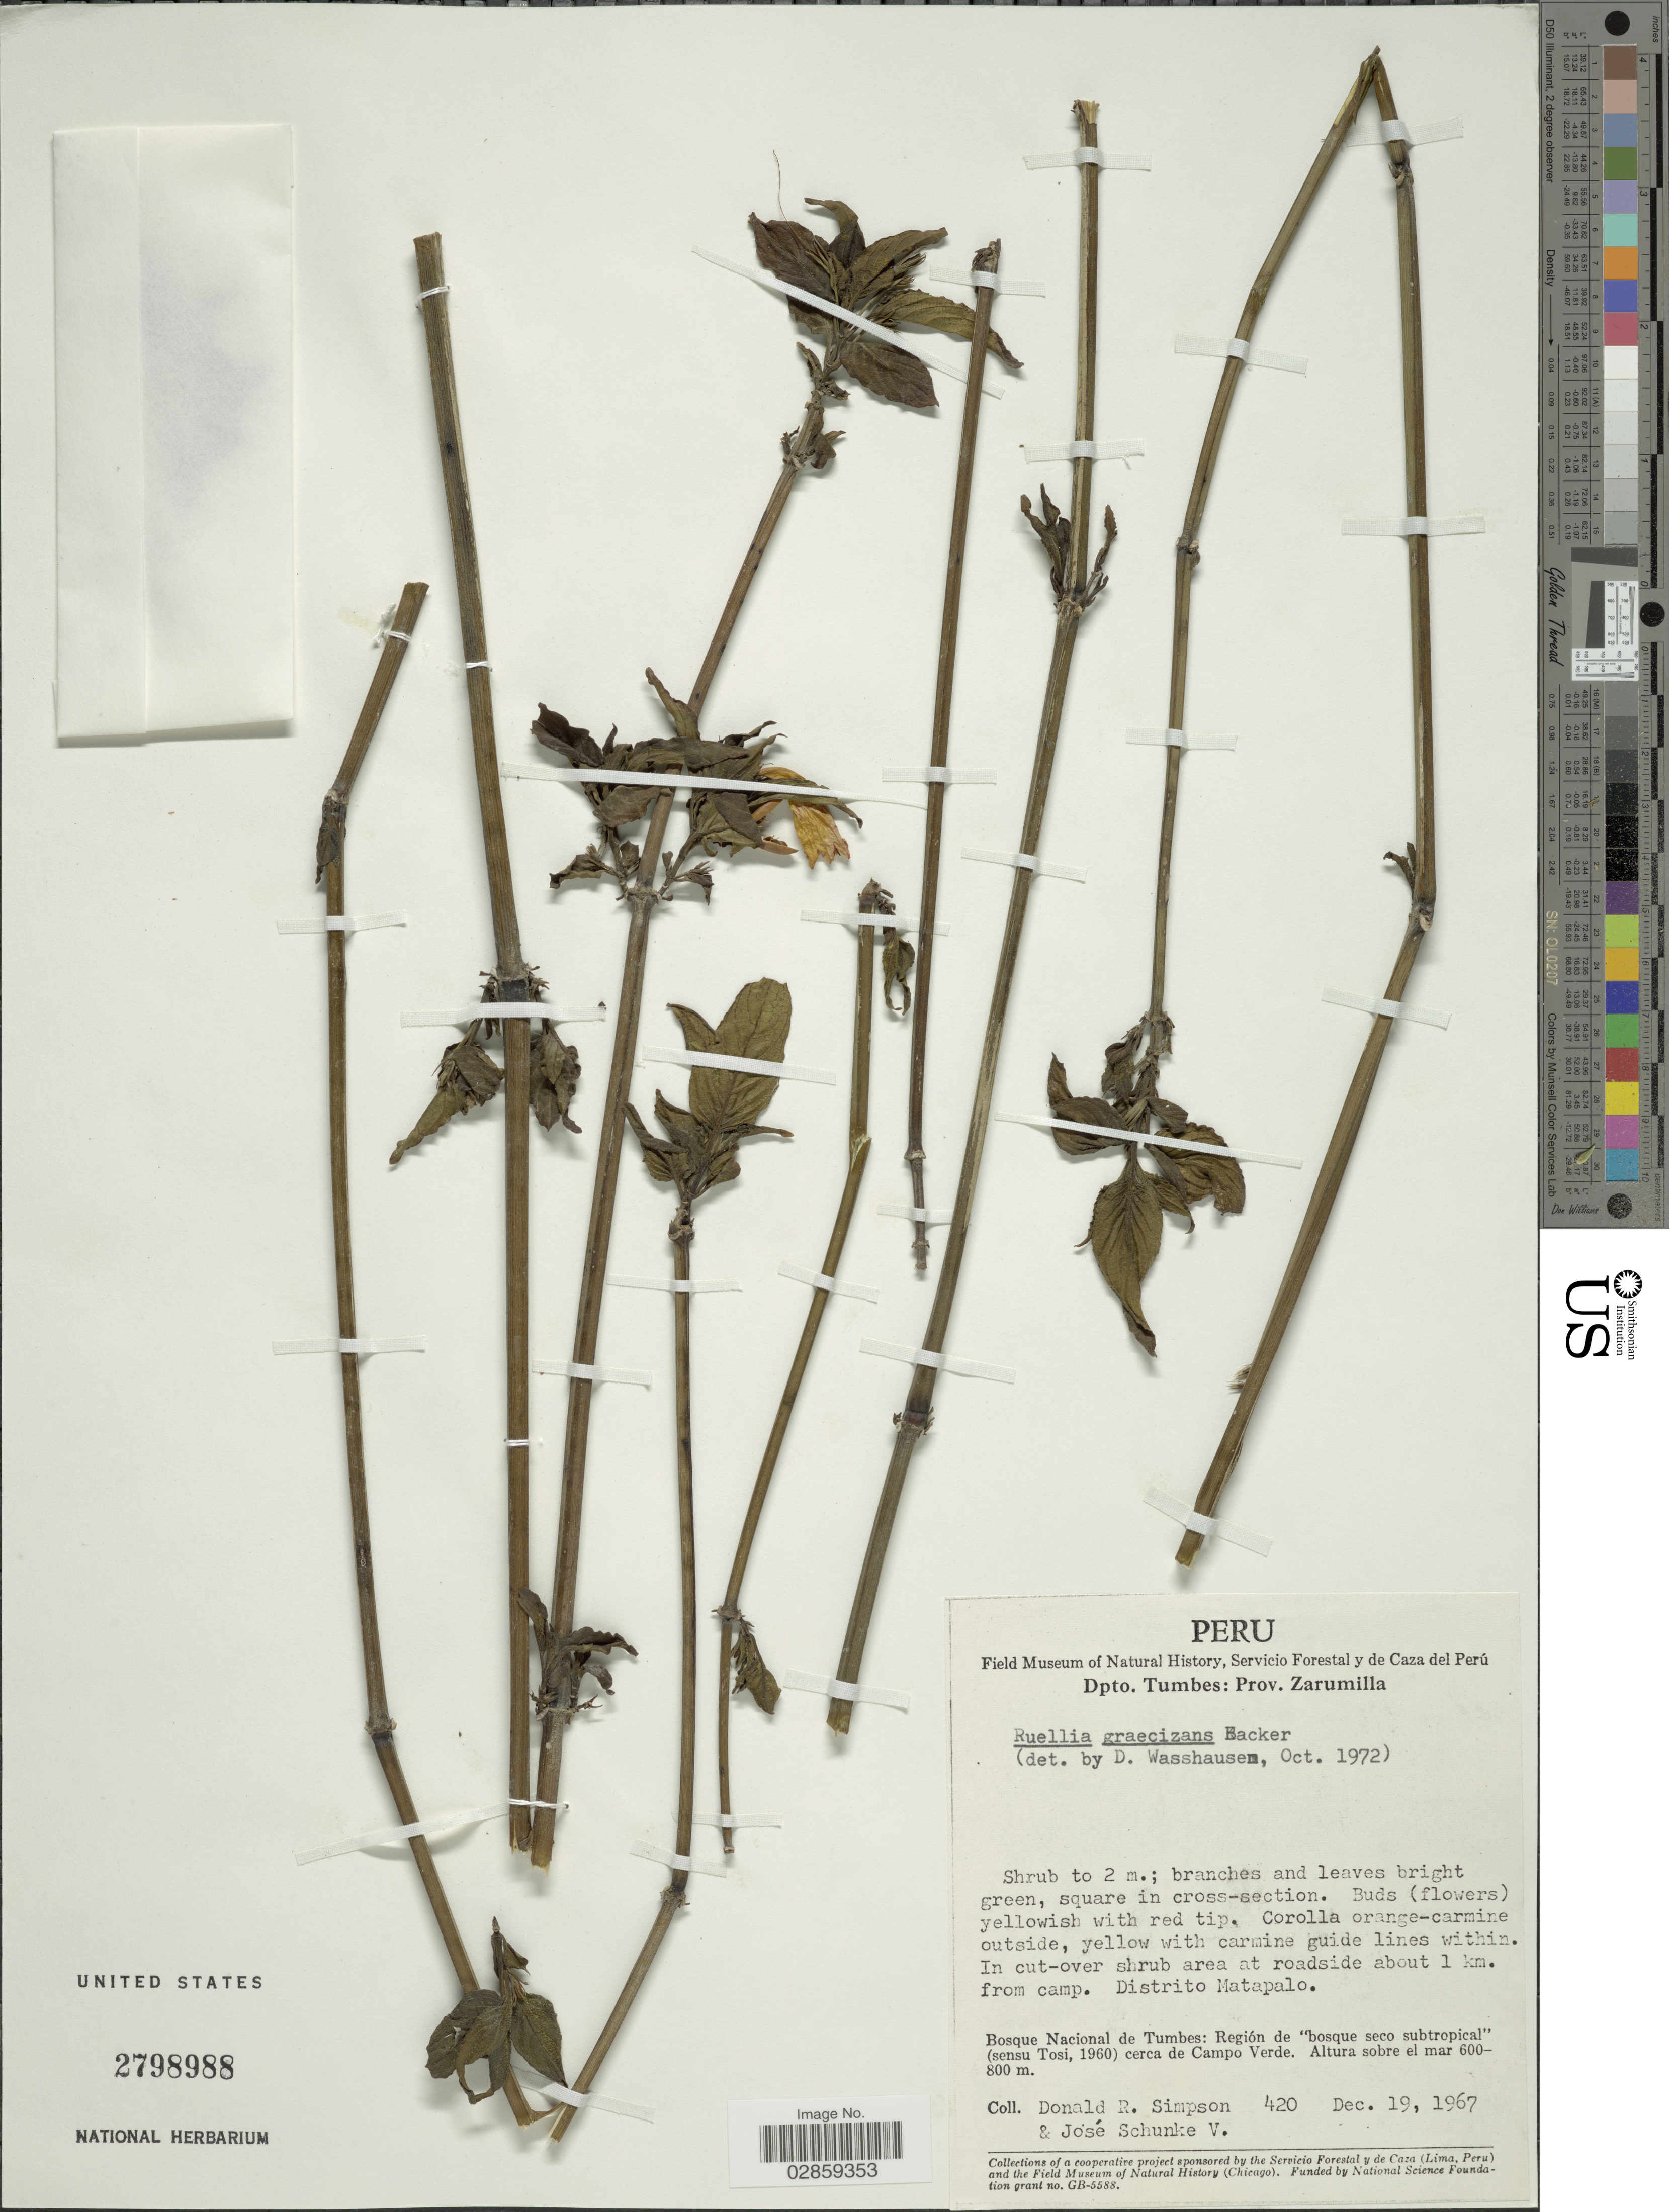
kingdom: Plantae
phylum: Tracheophyta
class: Magnoliopsida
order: Lamiales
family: Acanthaceae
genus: Ruellia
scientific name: Ruellia brevifolia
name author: (Pohl) C. Ezcurra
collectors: D. R. Simpson & J. Schunke Vigo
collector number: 420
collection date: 1967-12-19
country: Peru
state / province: Tumbes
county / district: Zarumilla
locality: Dpto. Tumbes: Prov. Zarumilla, In cut-over shrub area at roadside about 1 km. from camp. Distrito Matapalo, Bosque Nacional de Tumbes: Región de "bosque seco subtropical" (sensu Tosi, 1960) cerca de Campo Verde.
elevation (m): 600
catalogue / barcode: US 2798988